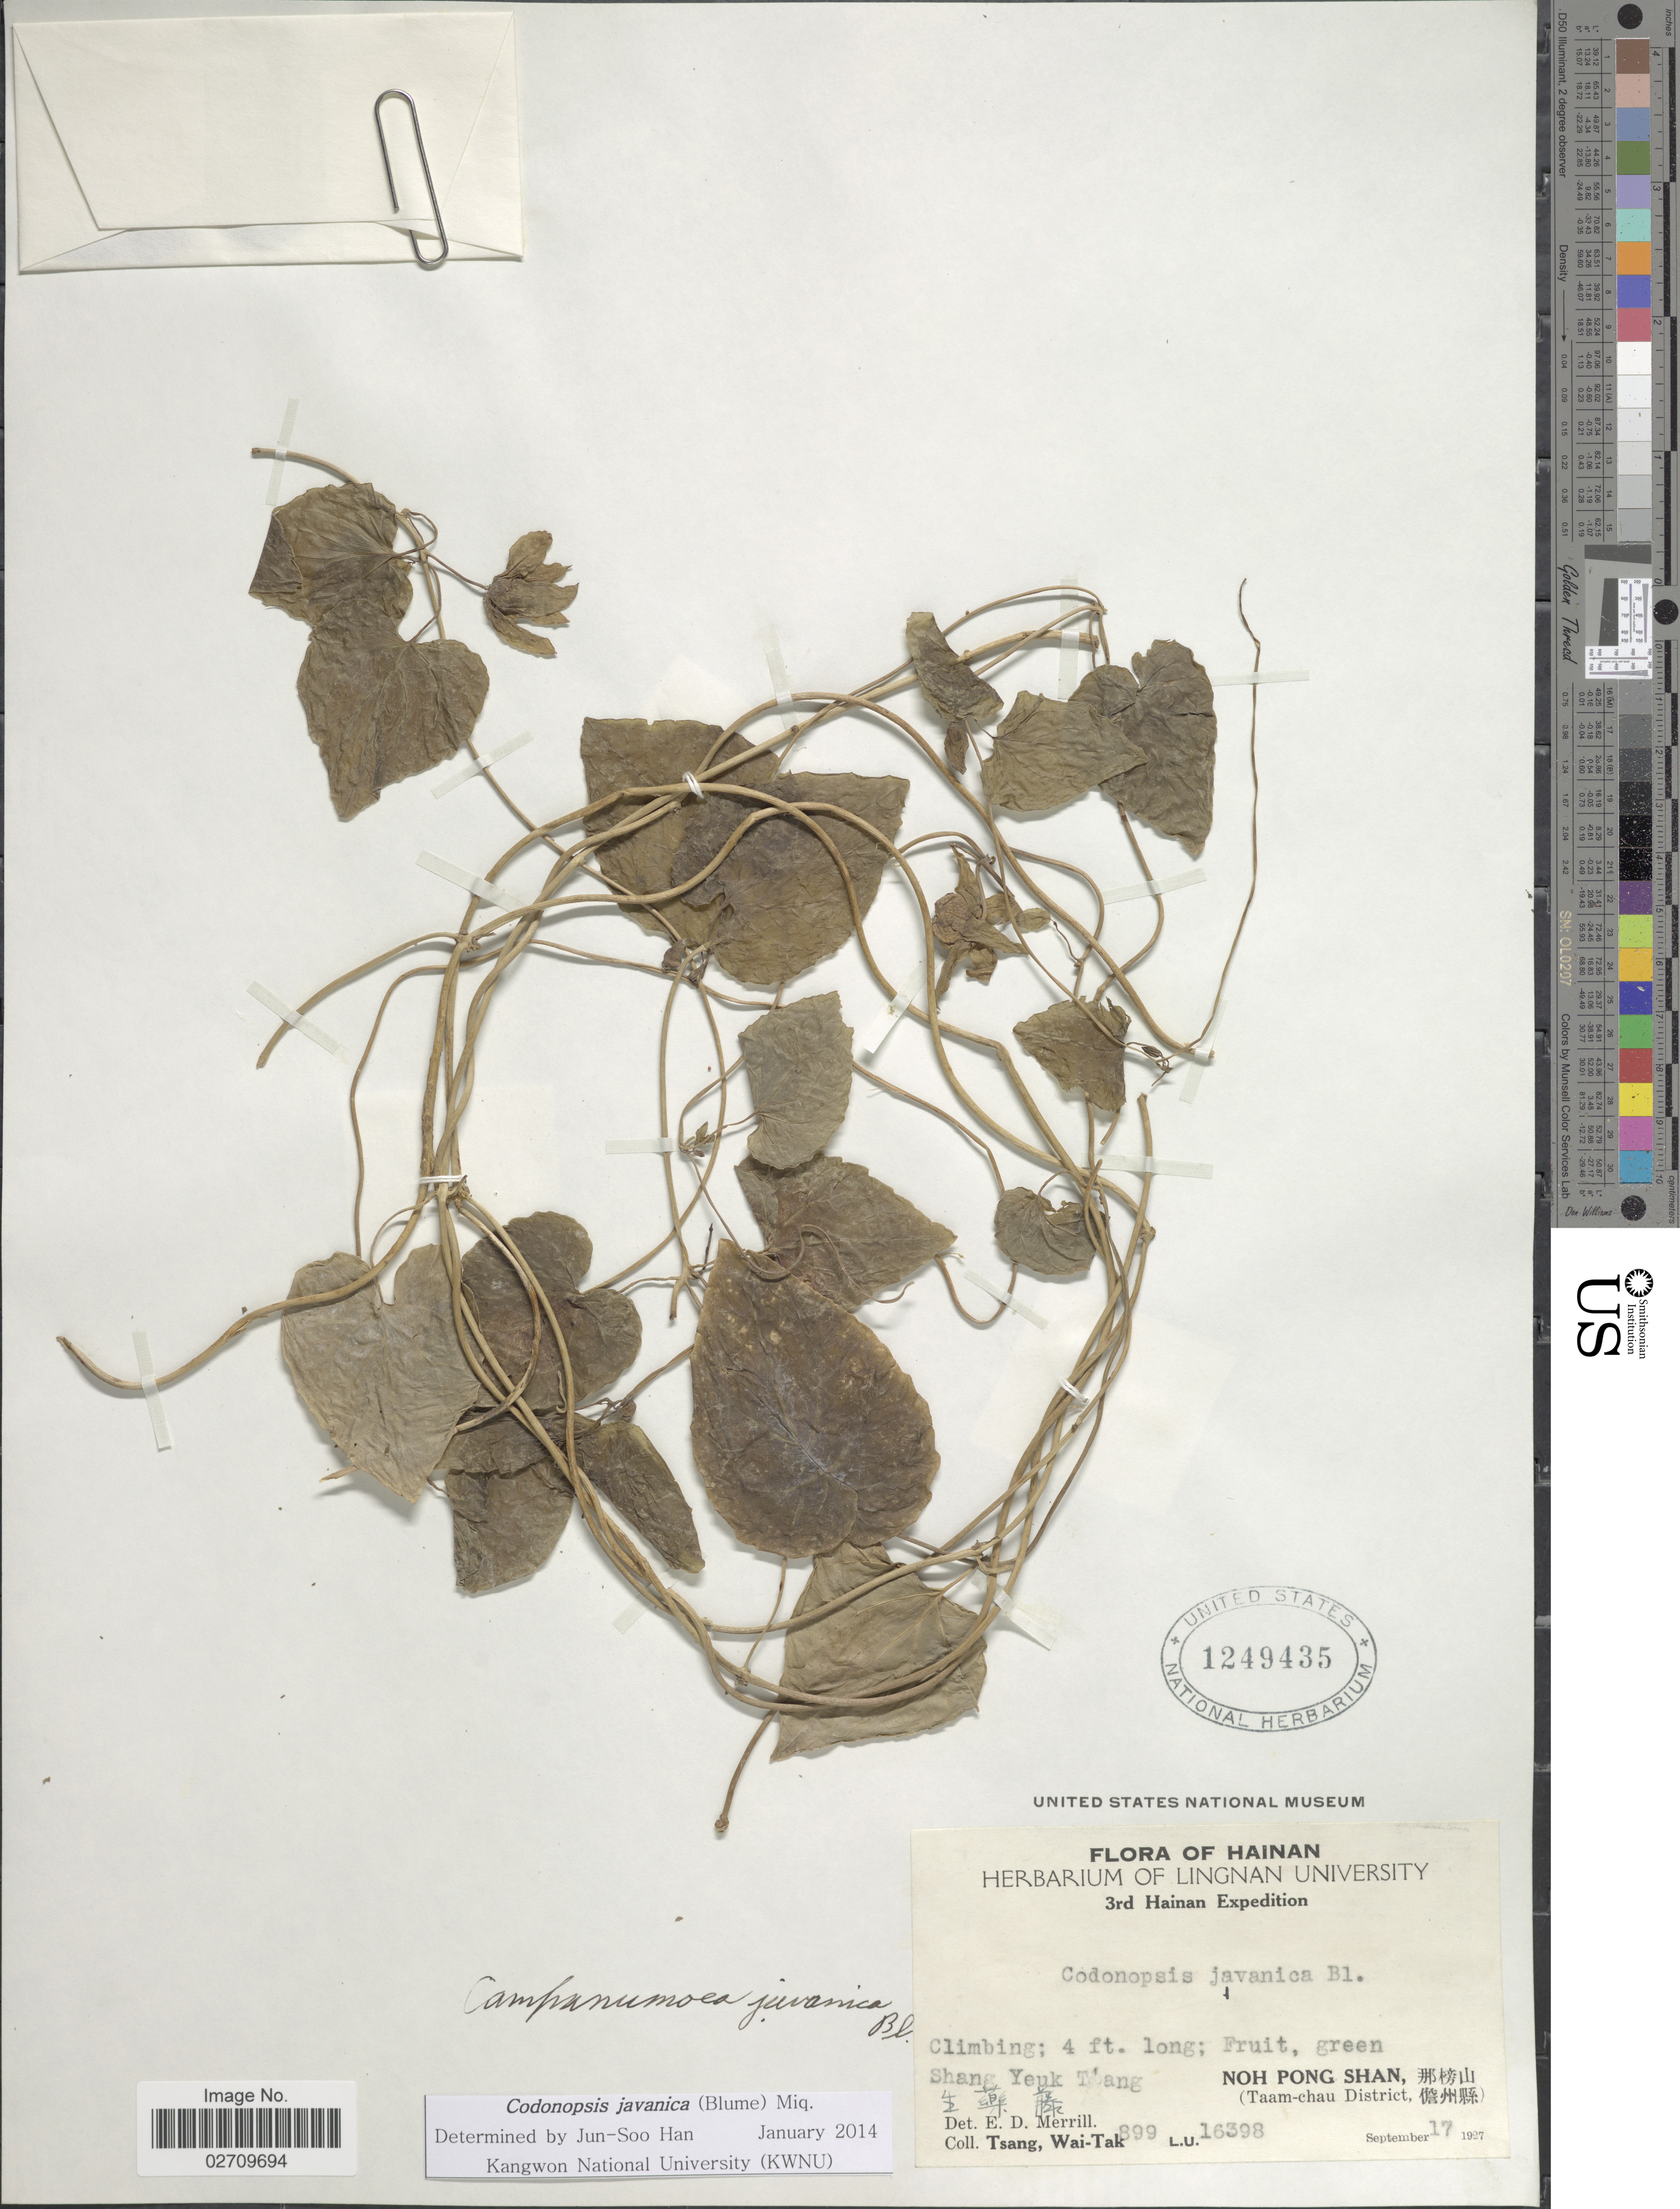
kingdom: Plantae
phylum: Tracheophyta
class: Magnoliopsida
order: Asterales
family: Campanulaceae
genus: Codonopsis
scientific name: Codonopsis javanica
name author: (Blume) Hook. f. & Thomson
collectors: W. T. Tsang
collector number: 899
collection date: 1927-09-17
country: China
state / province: Hainan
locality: Shang Yeuk T'ang, Noh Pong Shan (Taam-chau District)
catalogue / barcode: US 1249435